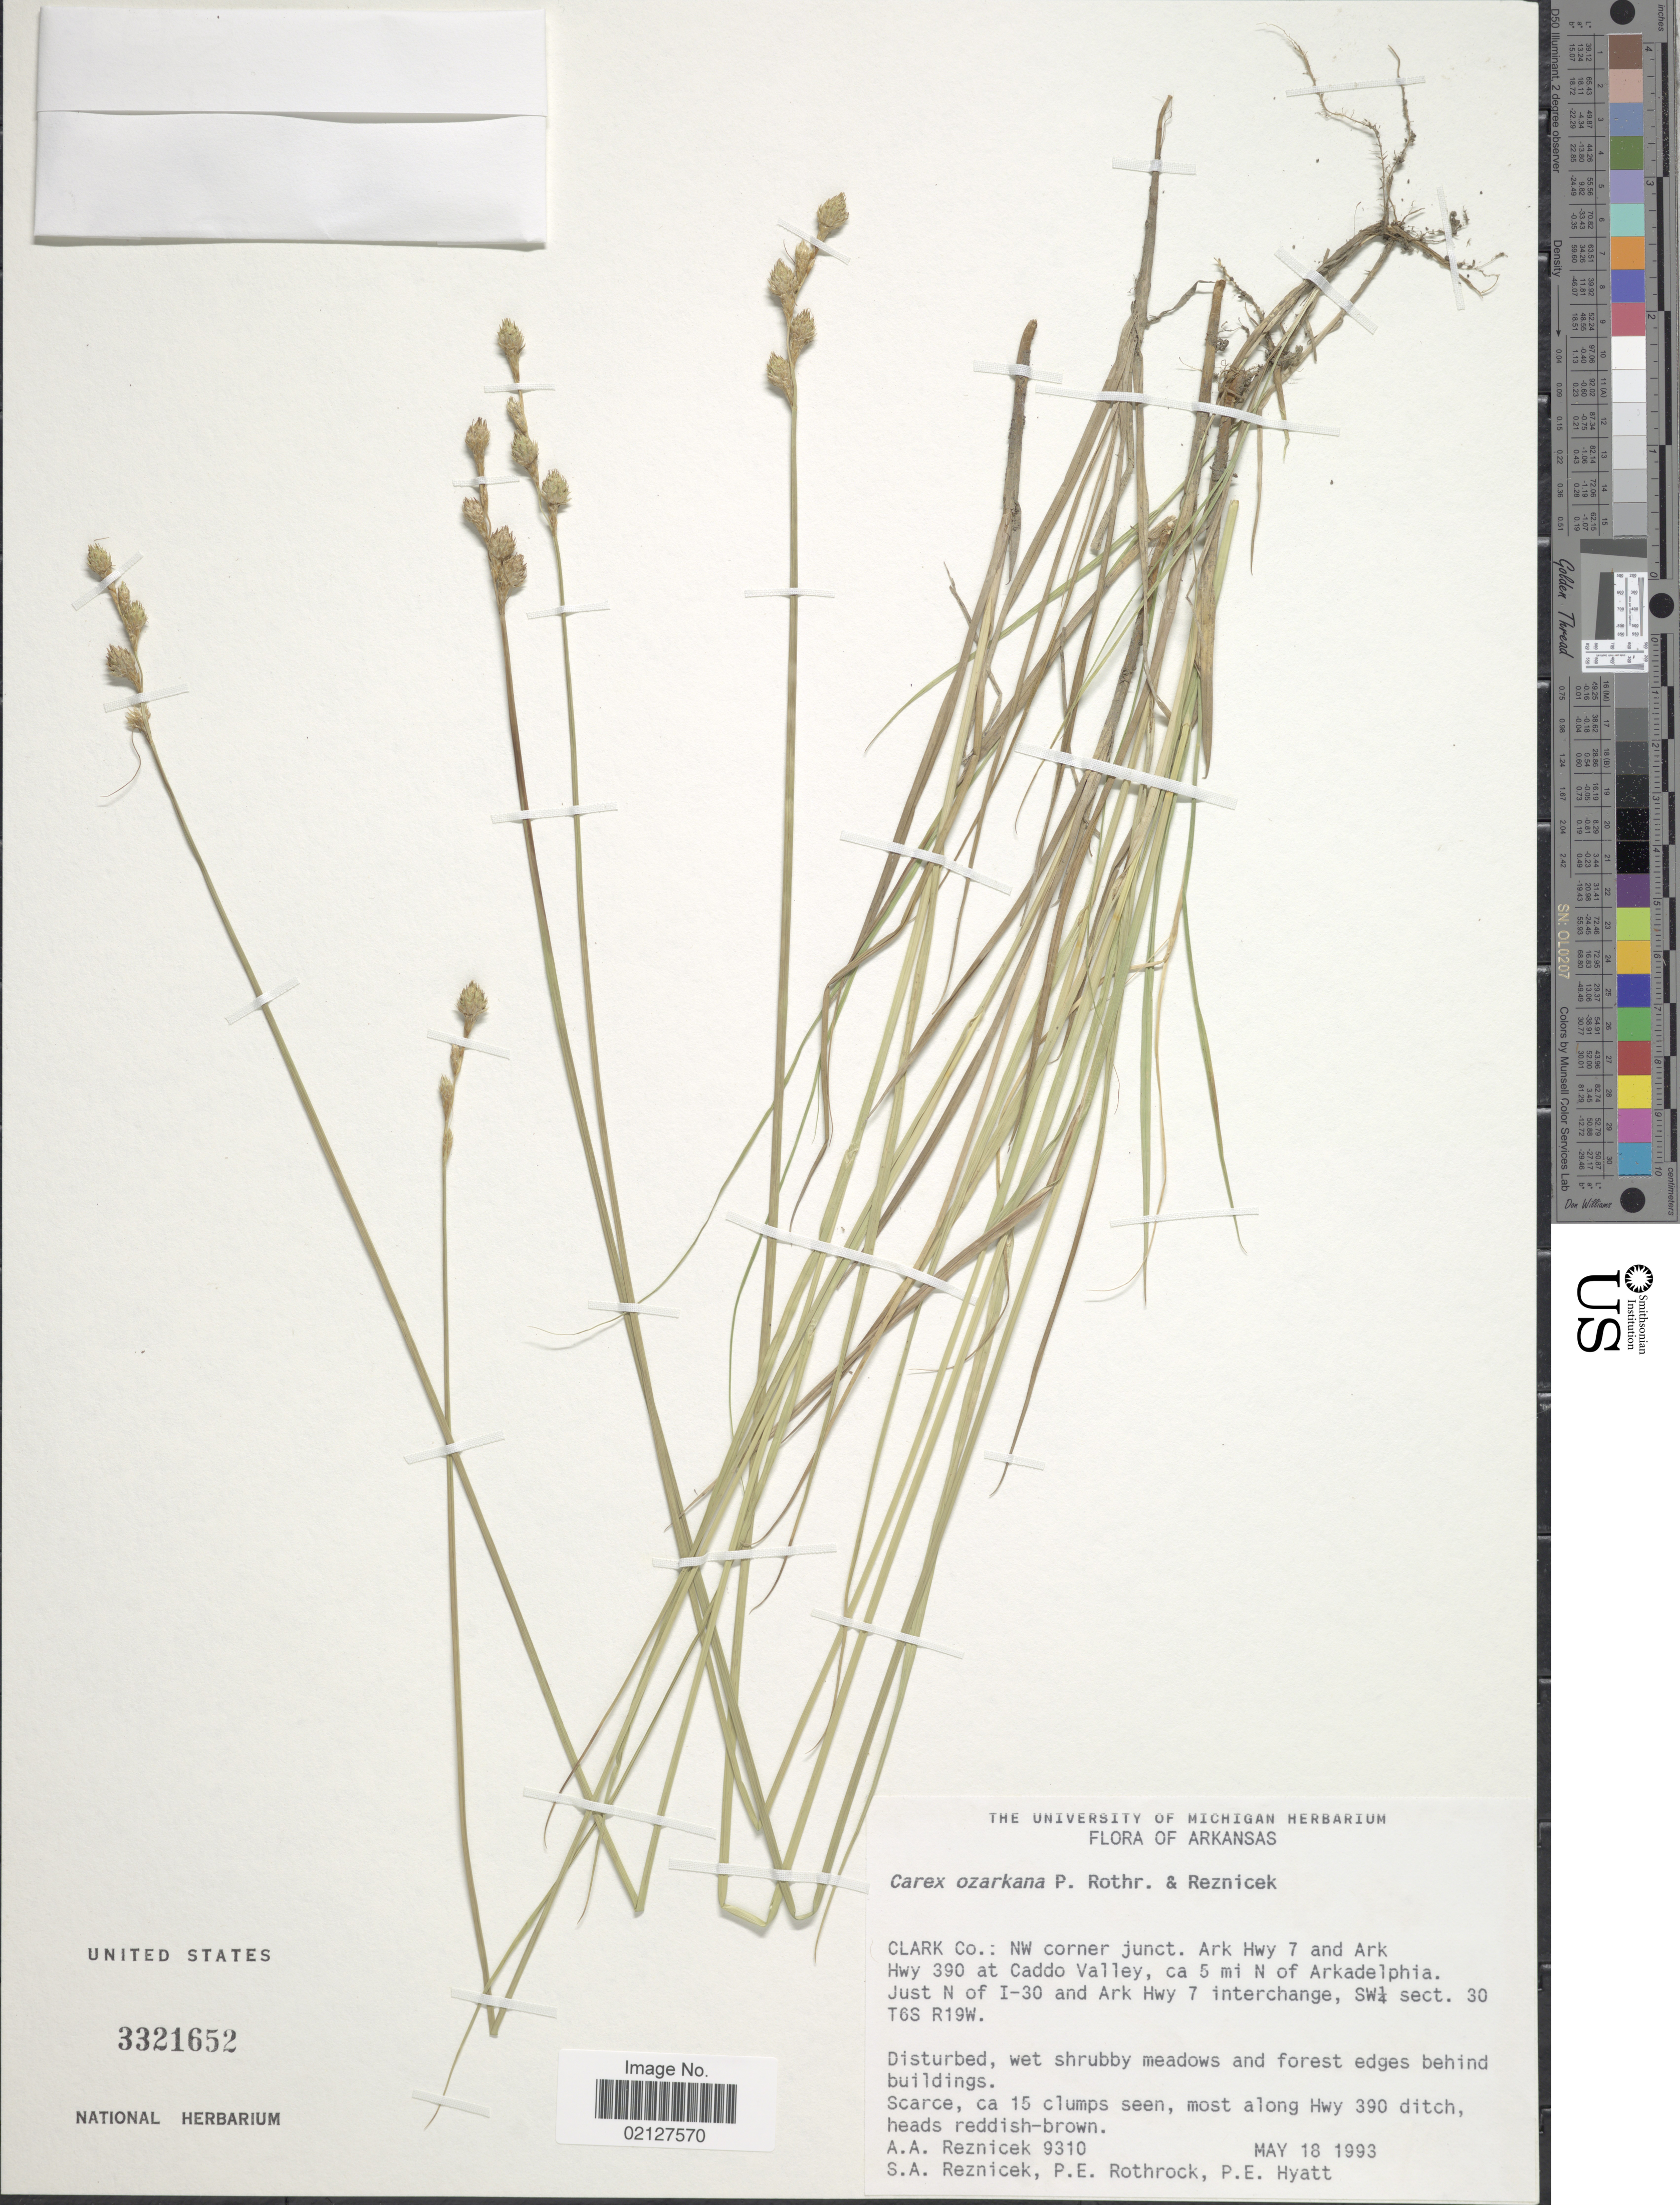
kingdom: Plantae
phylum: Tracheophyta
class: Liliopsida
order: Poales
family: Cyperaceae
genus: Carex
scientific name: Carex ozarkana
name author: P. Rothr. & Reznicek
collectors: A. A. Reznicek, S. A. Reznicek, P. E. Rothrock & P. Hyatt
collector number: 9310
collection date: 1993-05-18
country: United States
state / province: Arkansas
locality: Clark Co.: NW corner junct. Ark Hwy 7 and Ark Hwy 390 at Caddo Valley, ca 5 mi N of Arkadelphia. Just N of I-30 and Ark Hwy interchange, SW¼ sect. 30 T6S R19W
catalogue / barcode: US 3321652